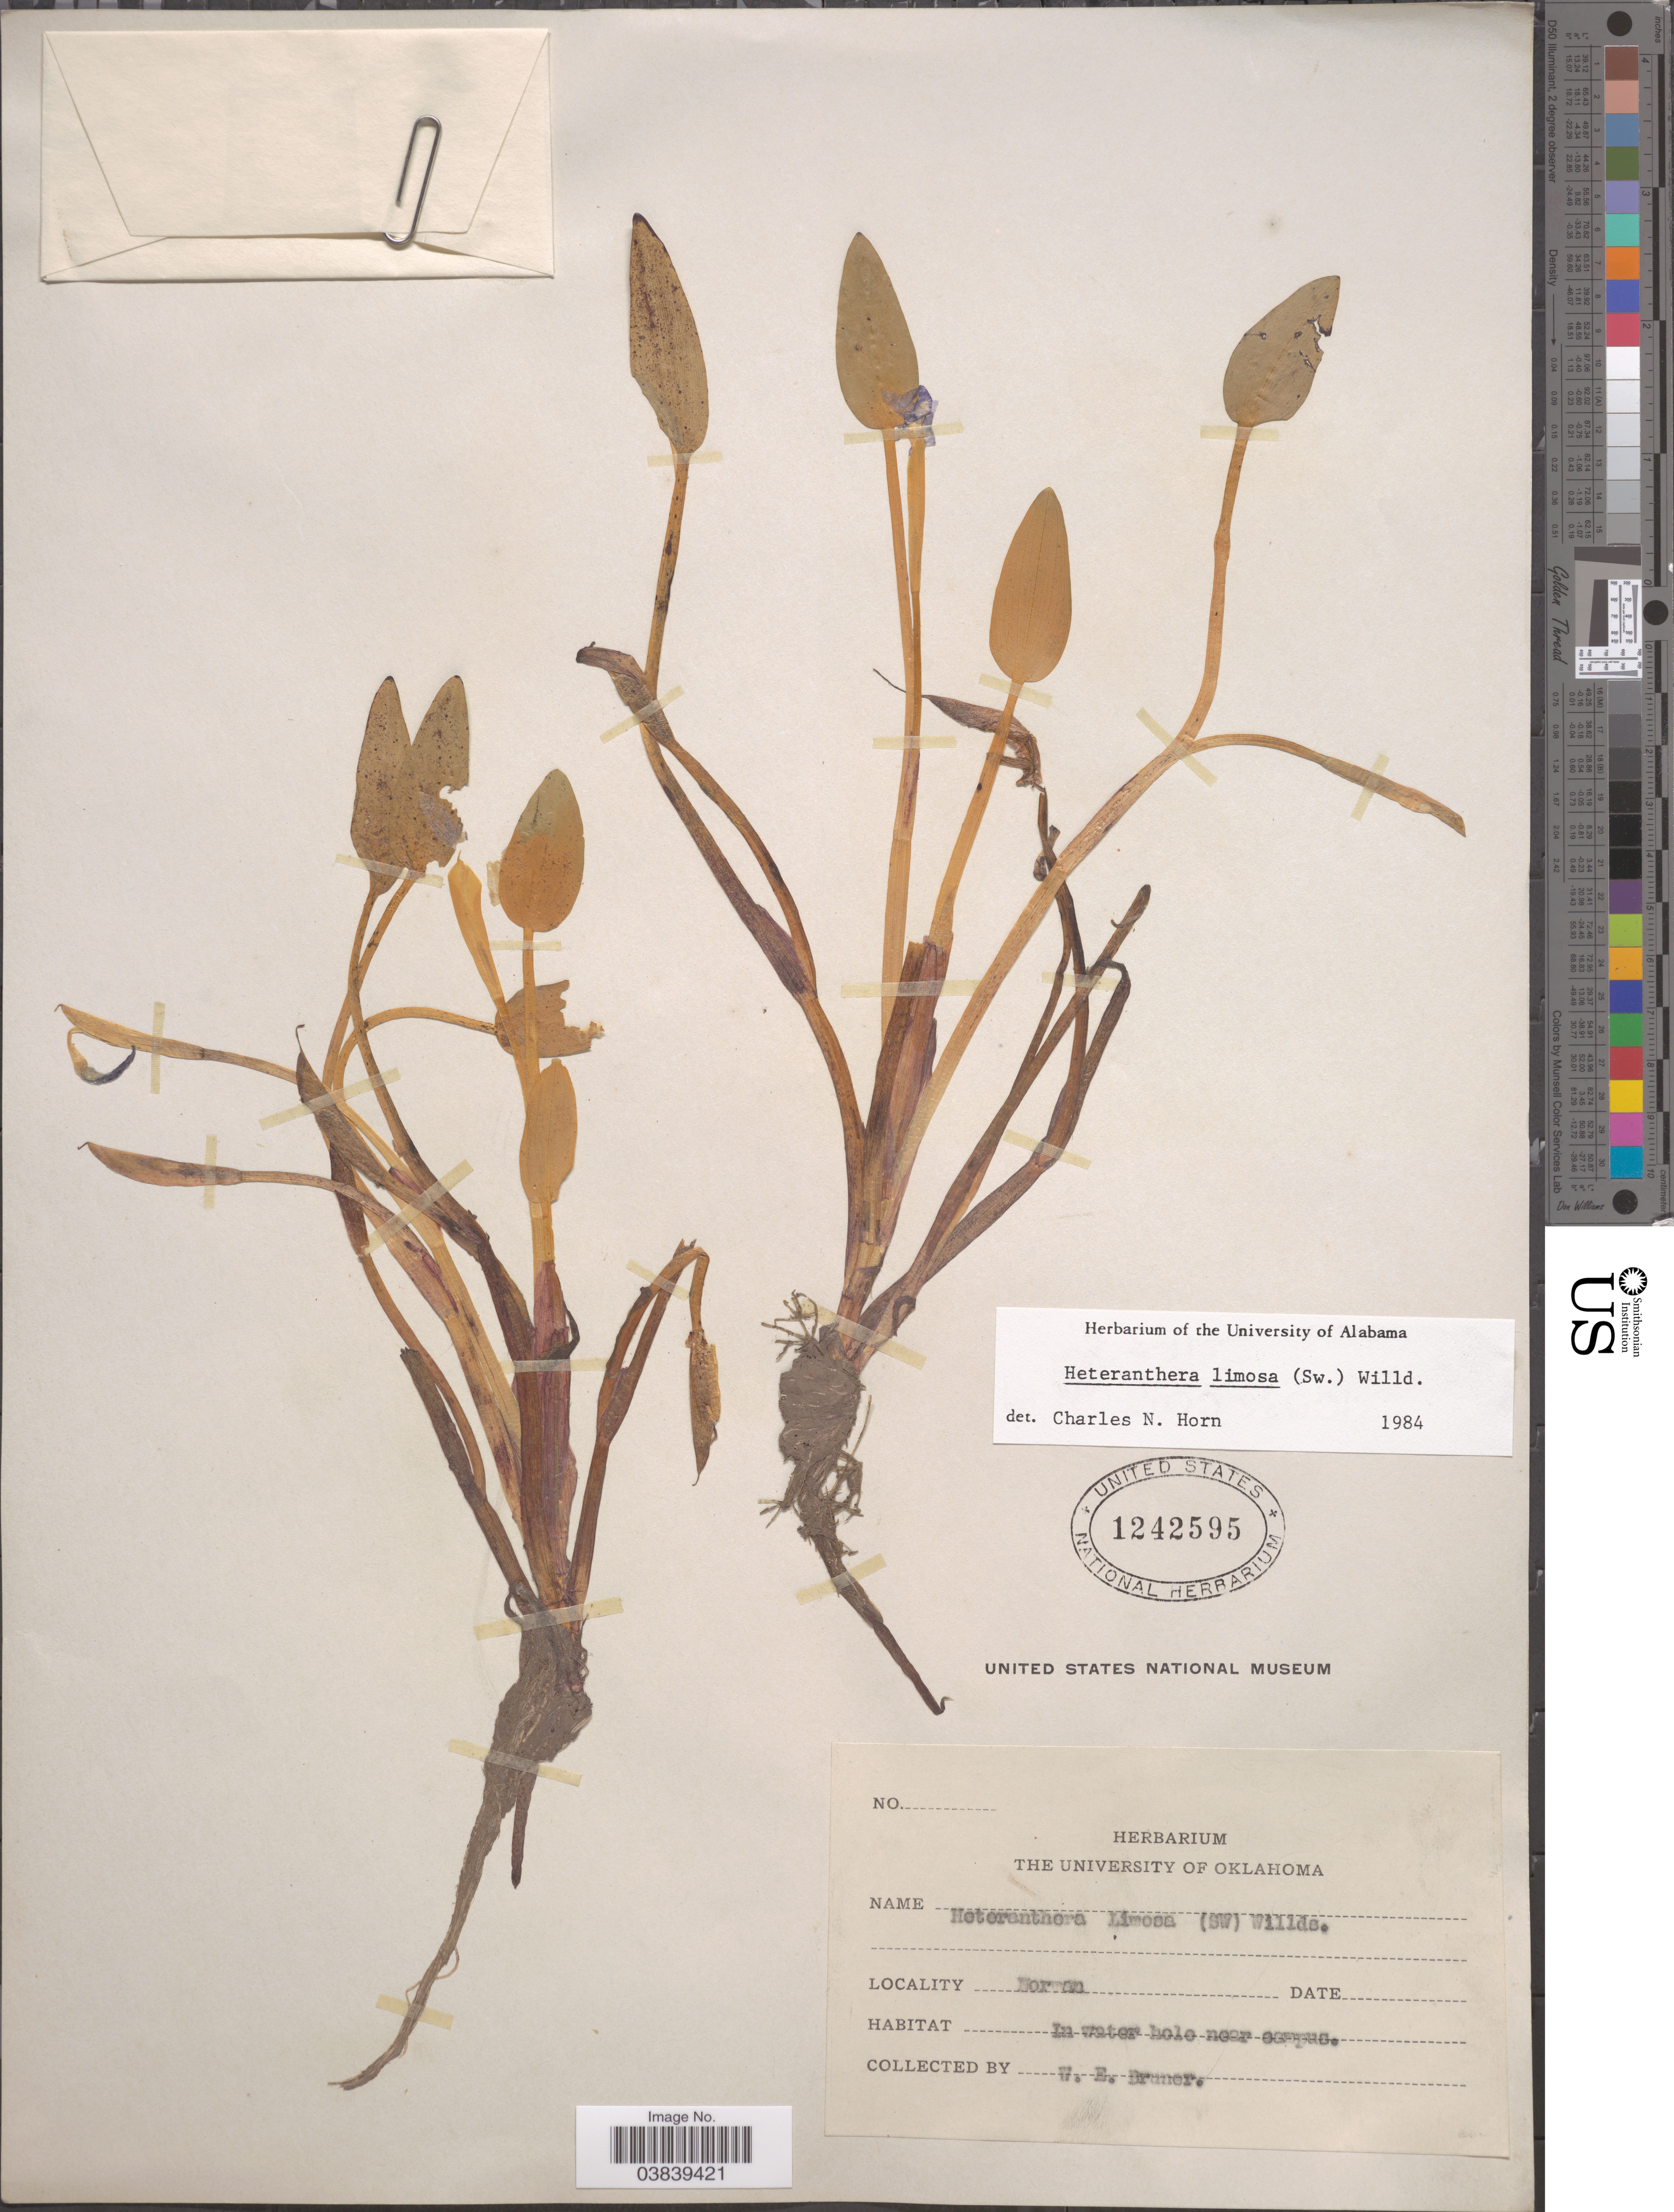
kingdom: Plantae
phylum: Tracheophyta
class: Liliopsida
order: Commelinales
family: Pontederiaceae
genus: Heteranthera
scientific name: Heteranthera limosa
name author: (Sw.) Willd.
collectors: W. Bruner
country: United States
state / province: Oklahoma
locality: Norman.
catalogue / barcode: US 1242595